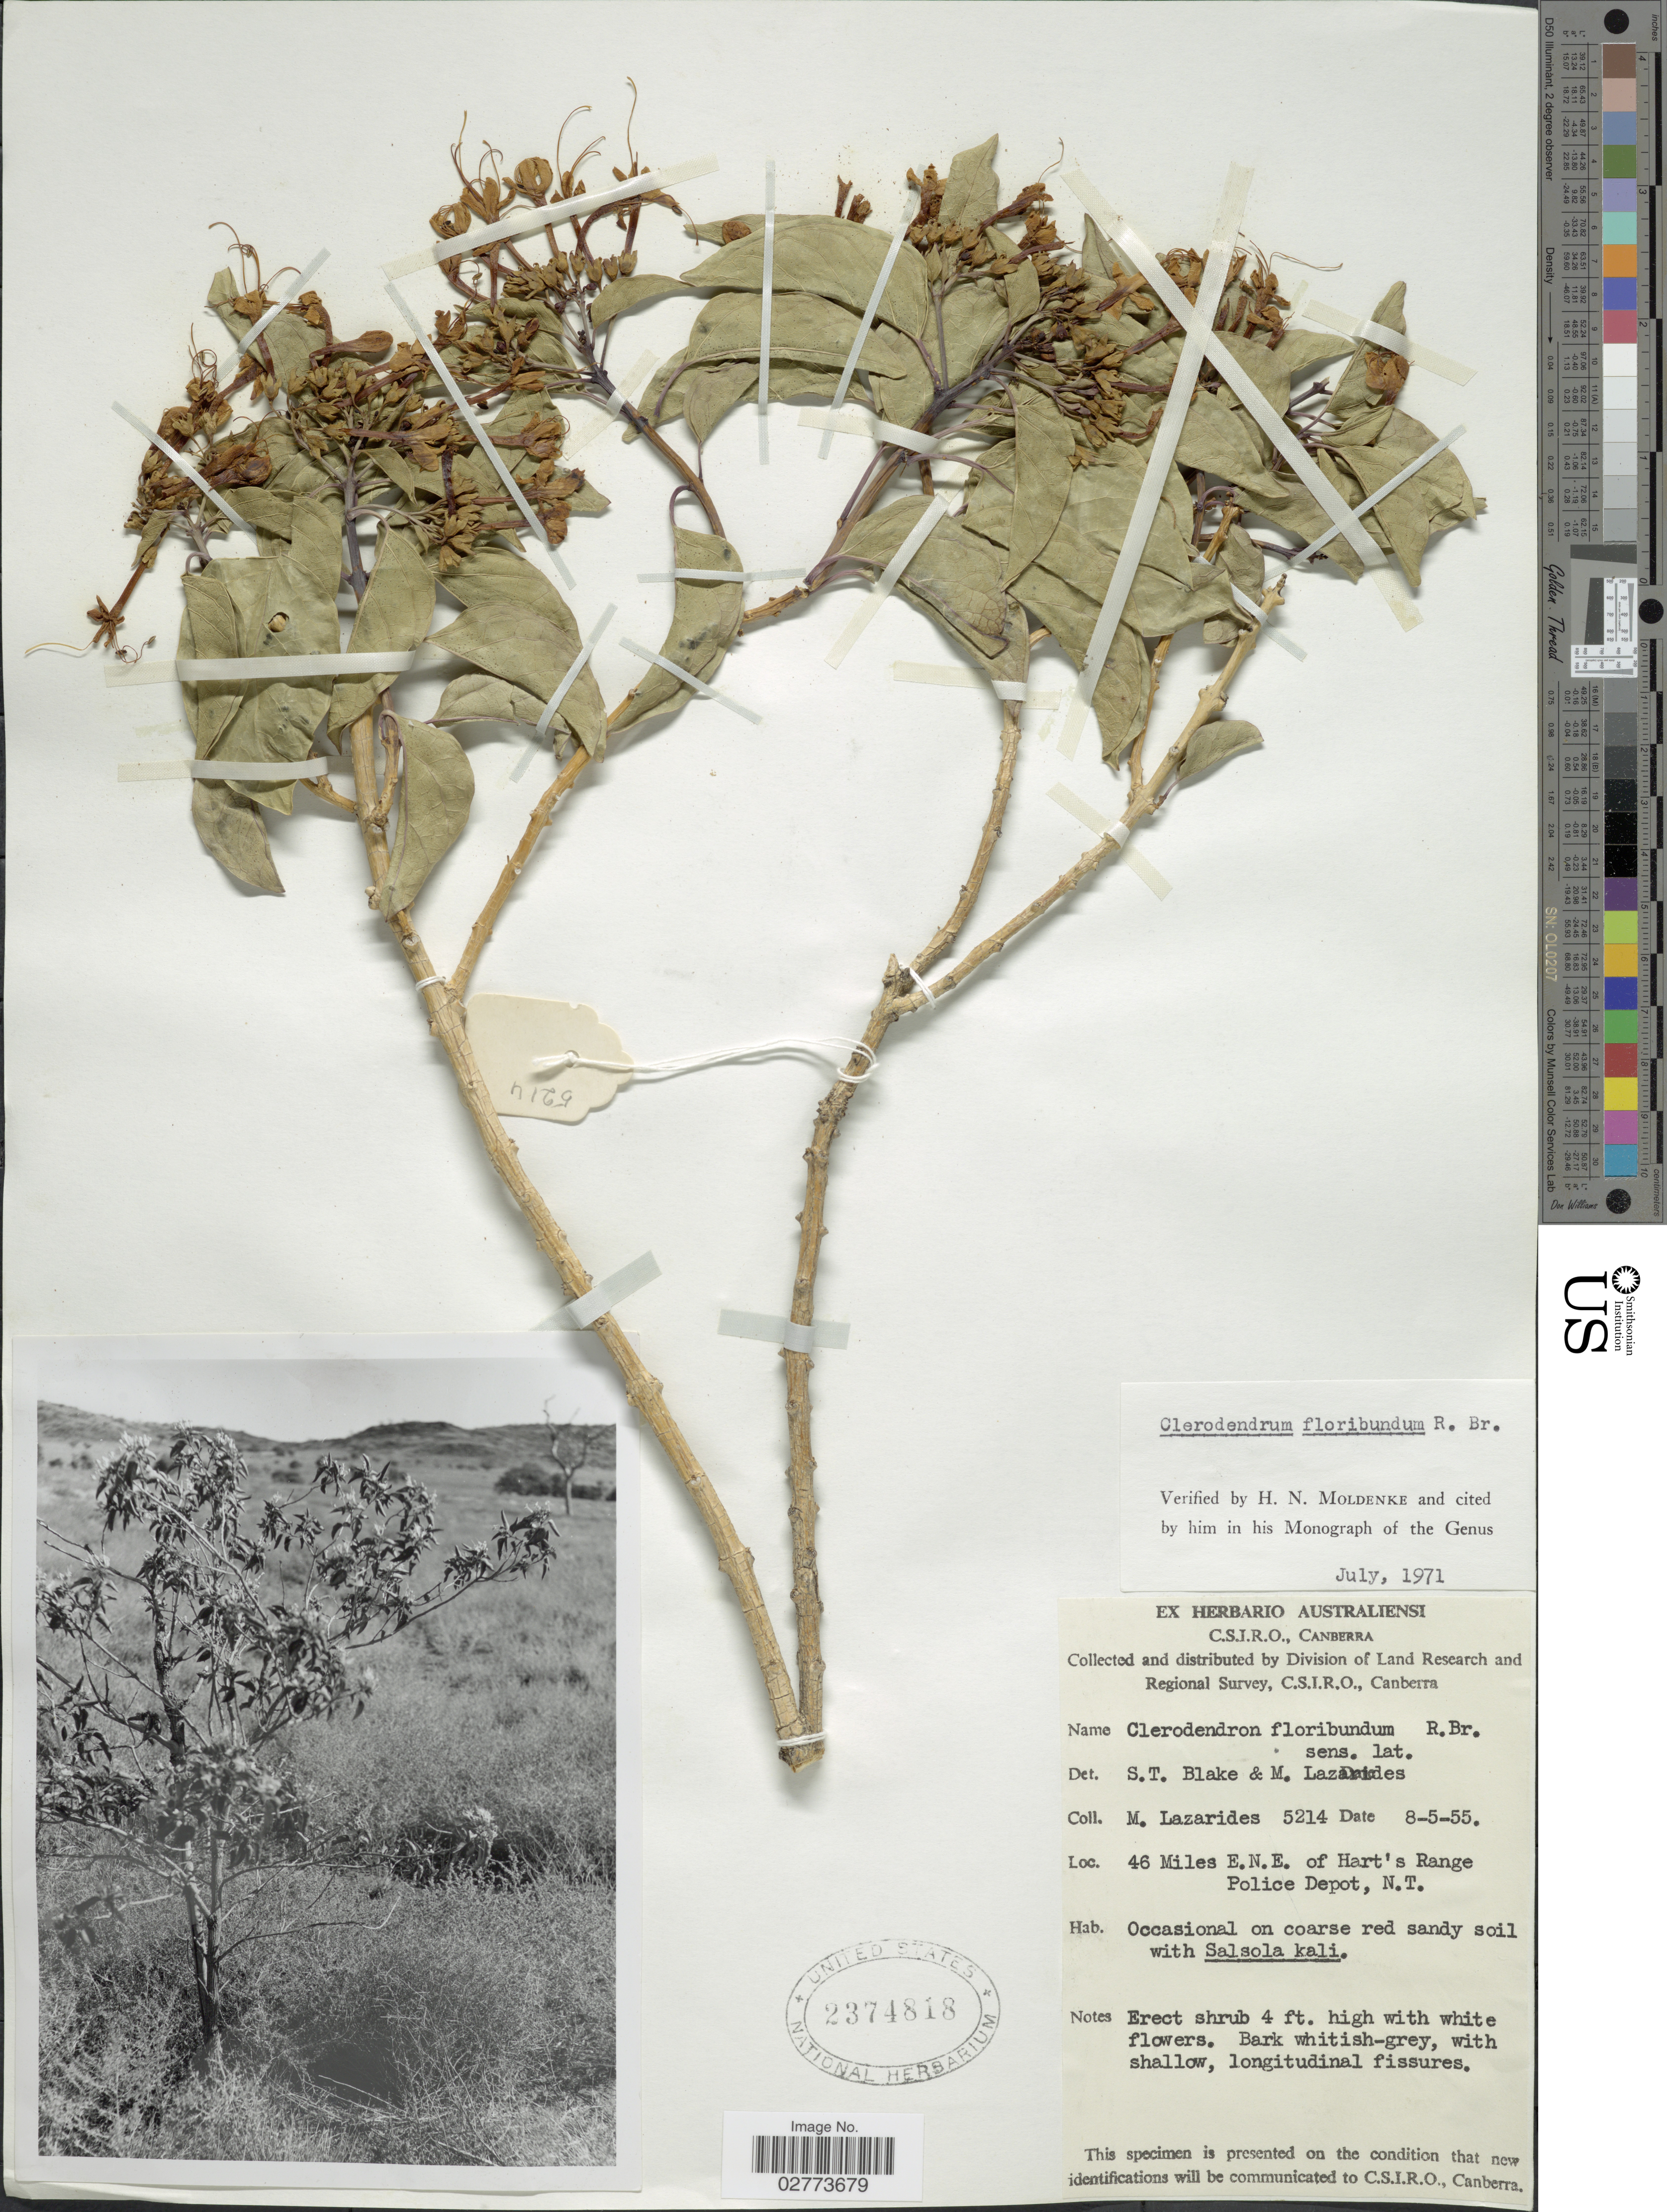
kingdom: Plantae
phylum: Tracheophyta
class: Magnoliopsida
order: Lamiales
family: Lamiaceae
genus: Clerodendrum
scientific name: Clerodendrum floribundum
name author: R. Br.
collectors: M. Lazarides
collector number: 5214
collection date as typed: Transcribed d/m/y: 8/5/55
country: Australia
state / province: Northern Territory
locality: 46 MIles E.N.E. of Hart's Range Police Depot, N.T.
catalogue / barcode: US 2374818